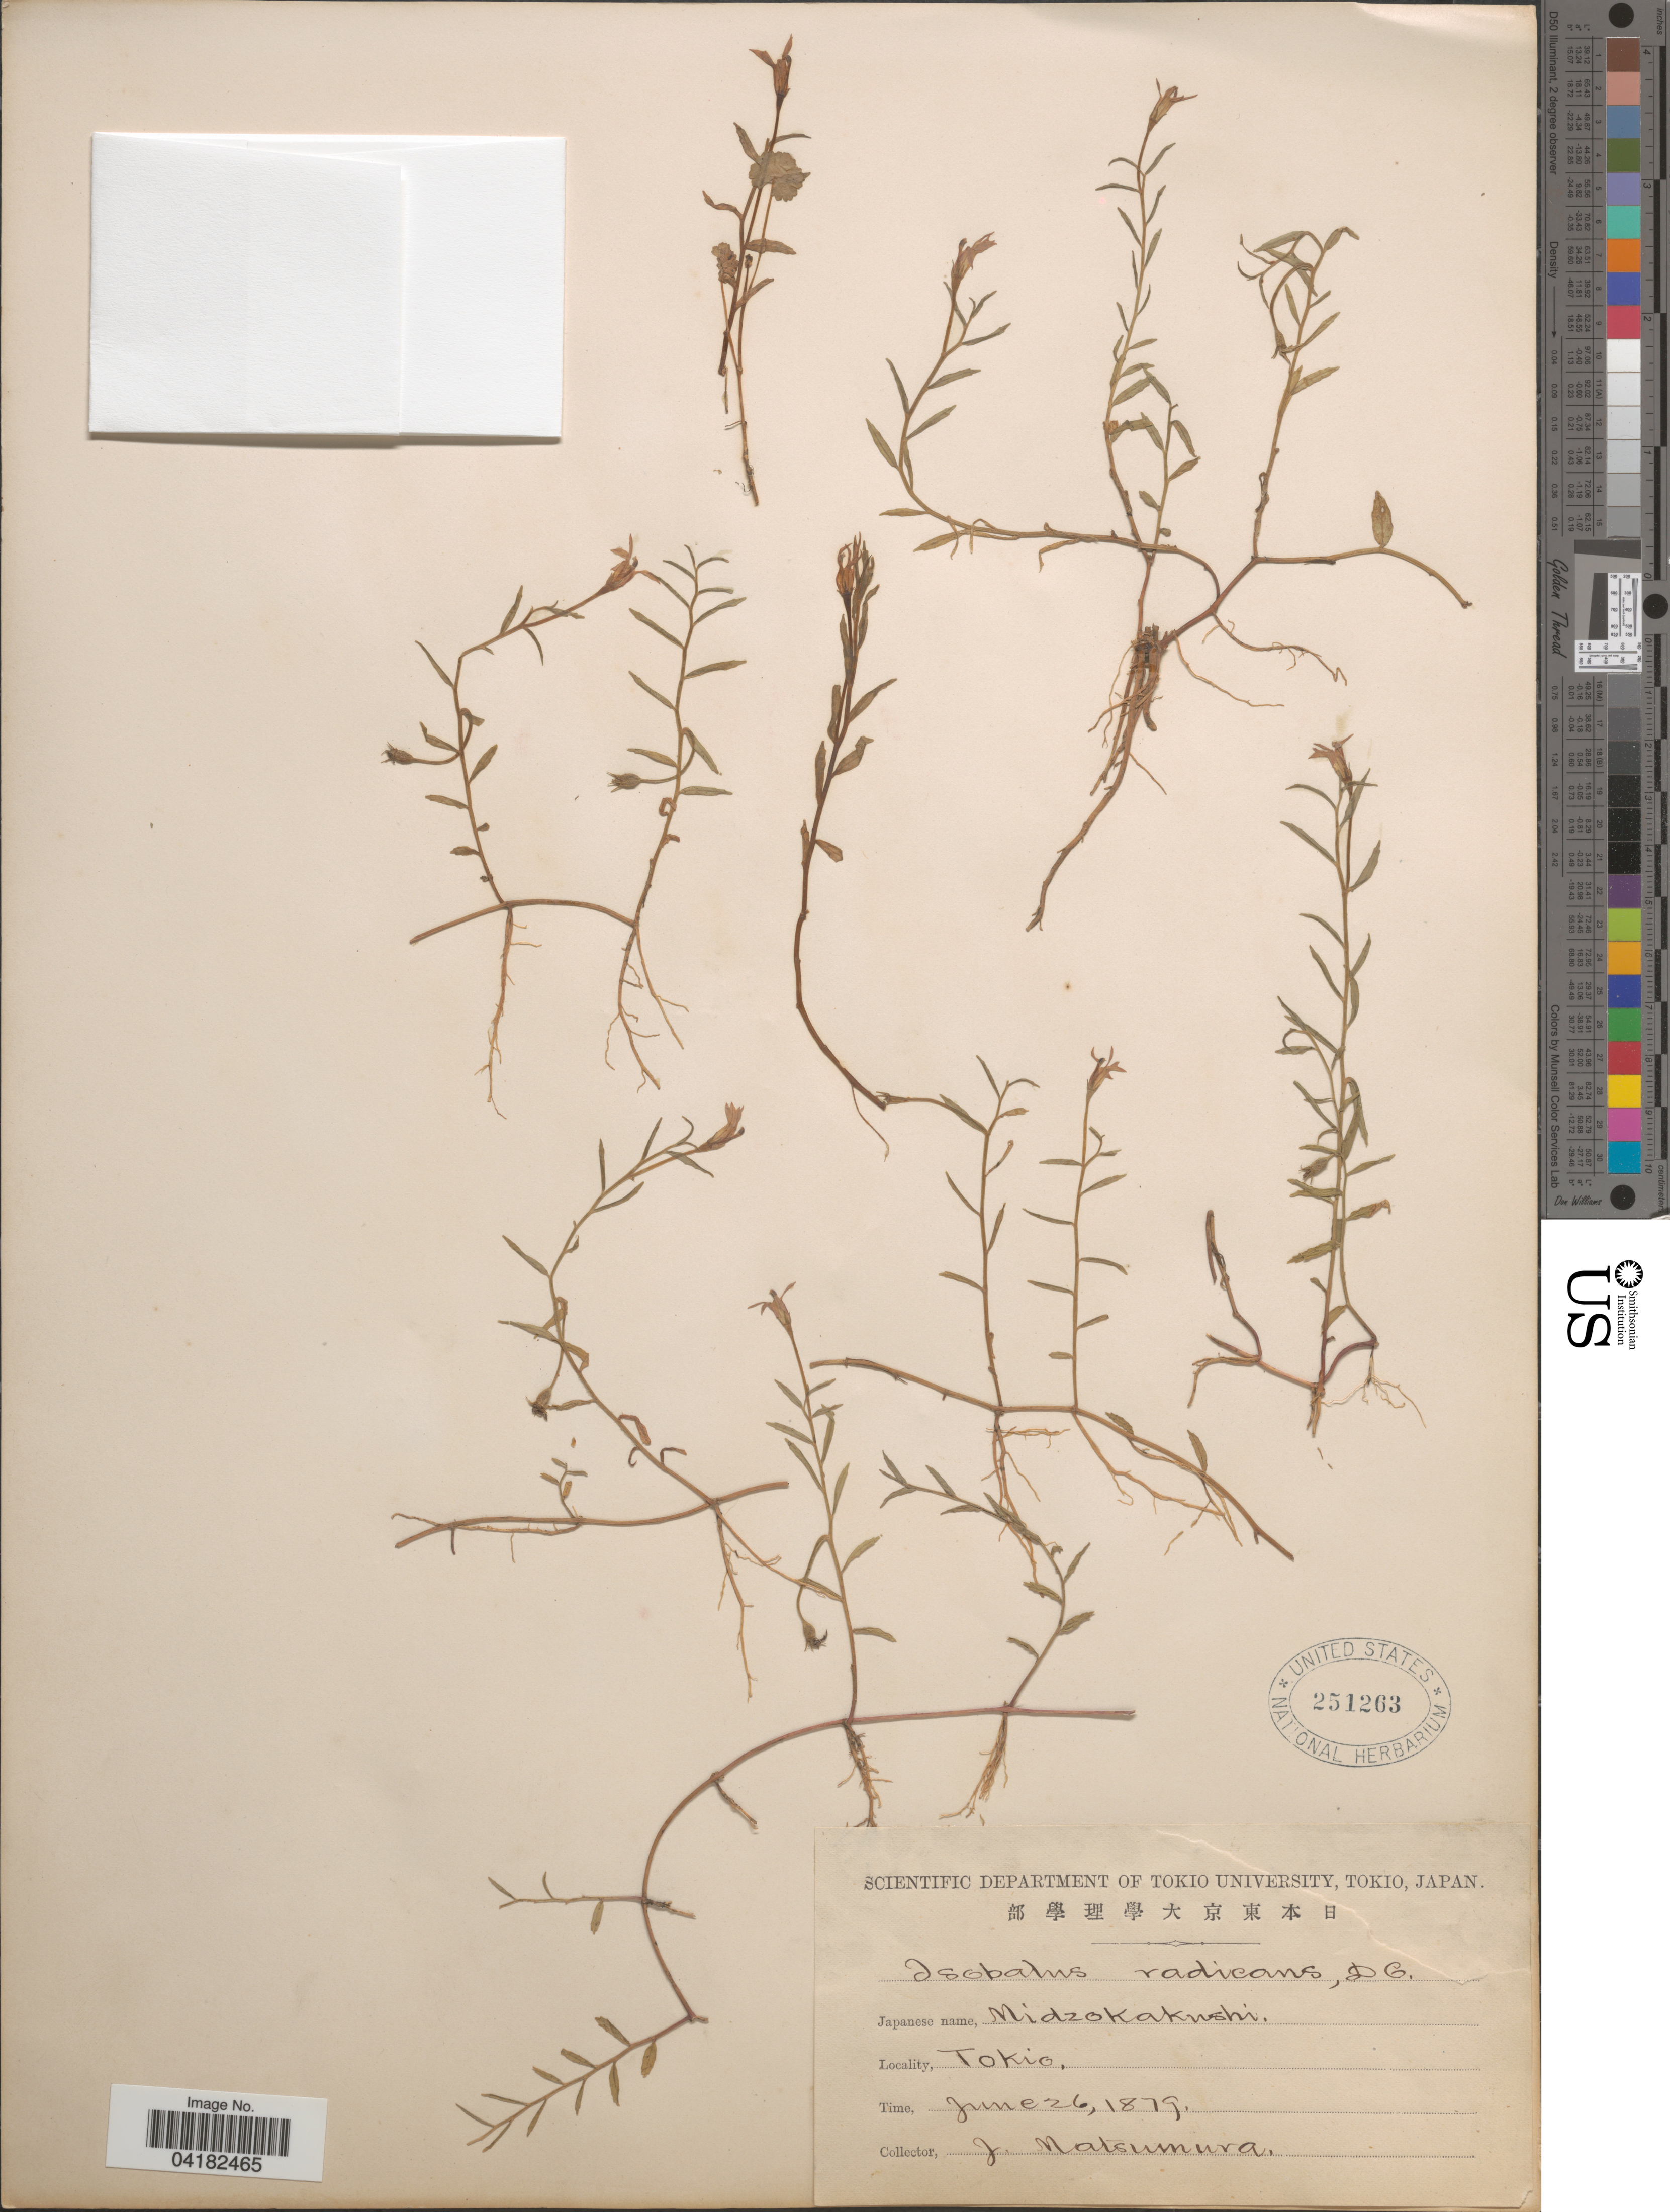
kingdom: Plantae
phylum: Tracheophyta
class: Magnoliopsida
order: Asterales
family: Campanulaceae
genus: Isolobus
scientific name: Isolobus radicans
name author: (Thunb.) A. DC.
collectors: J. Matsumura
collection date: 1879-06-26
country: Japan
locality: Tokio.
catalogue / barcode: US 251263